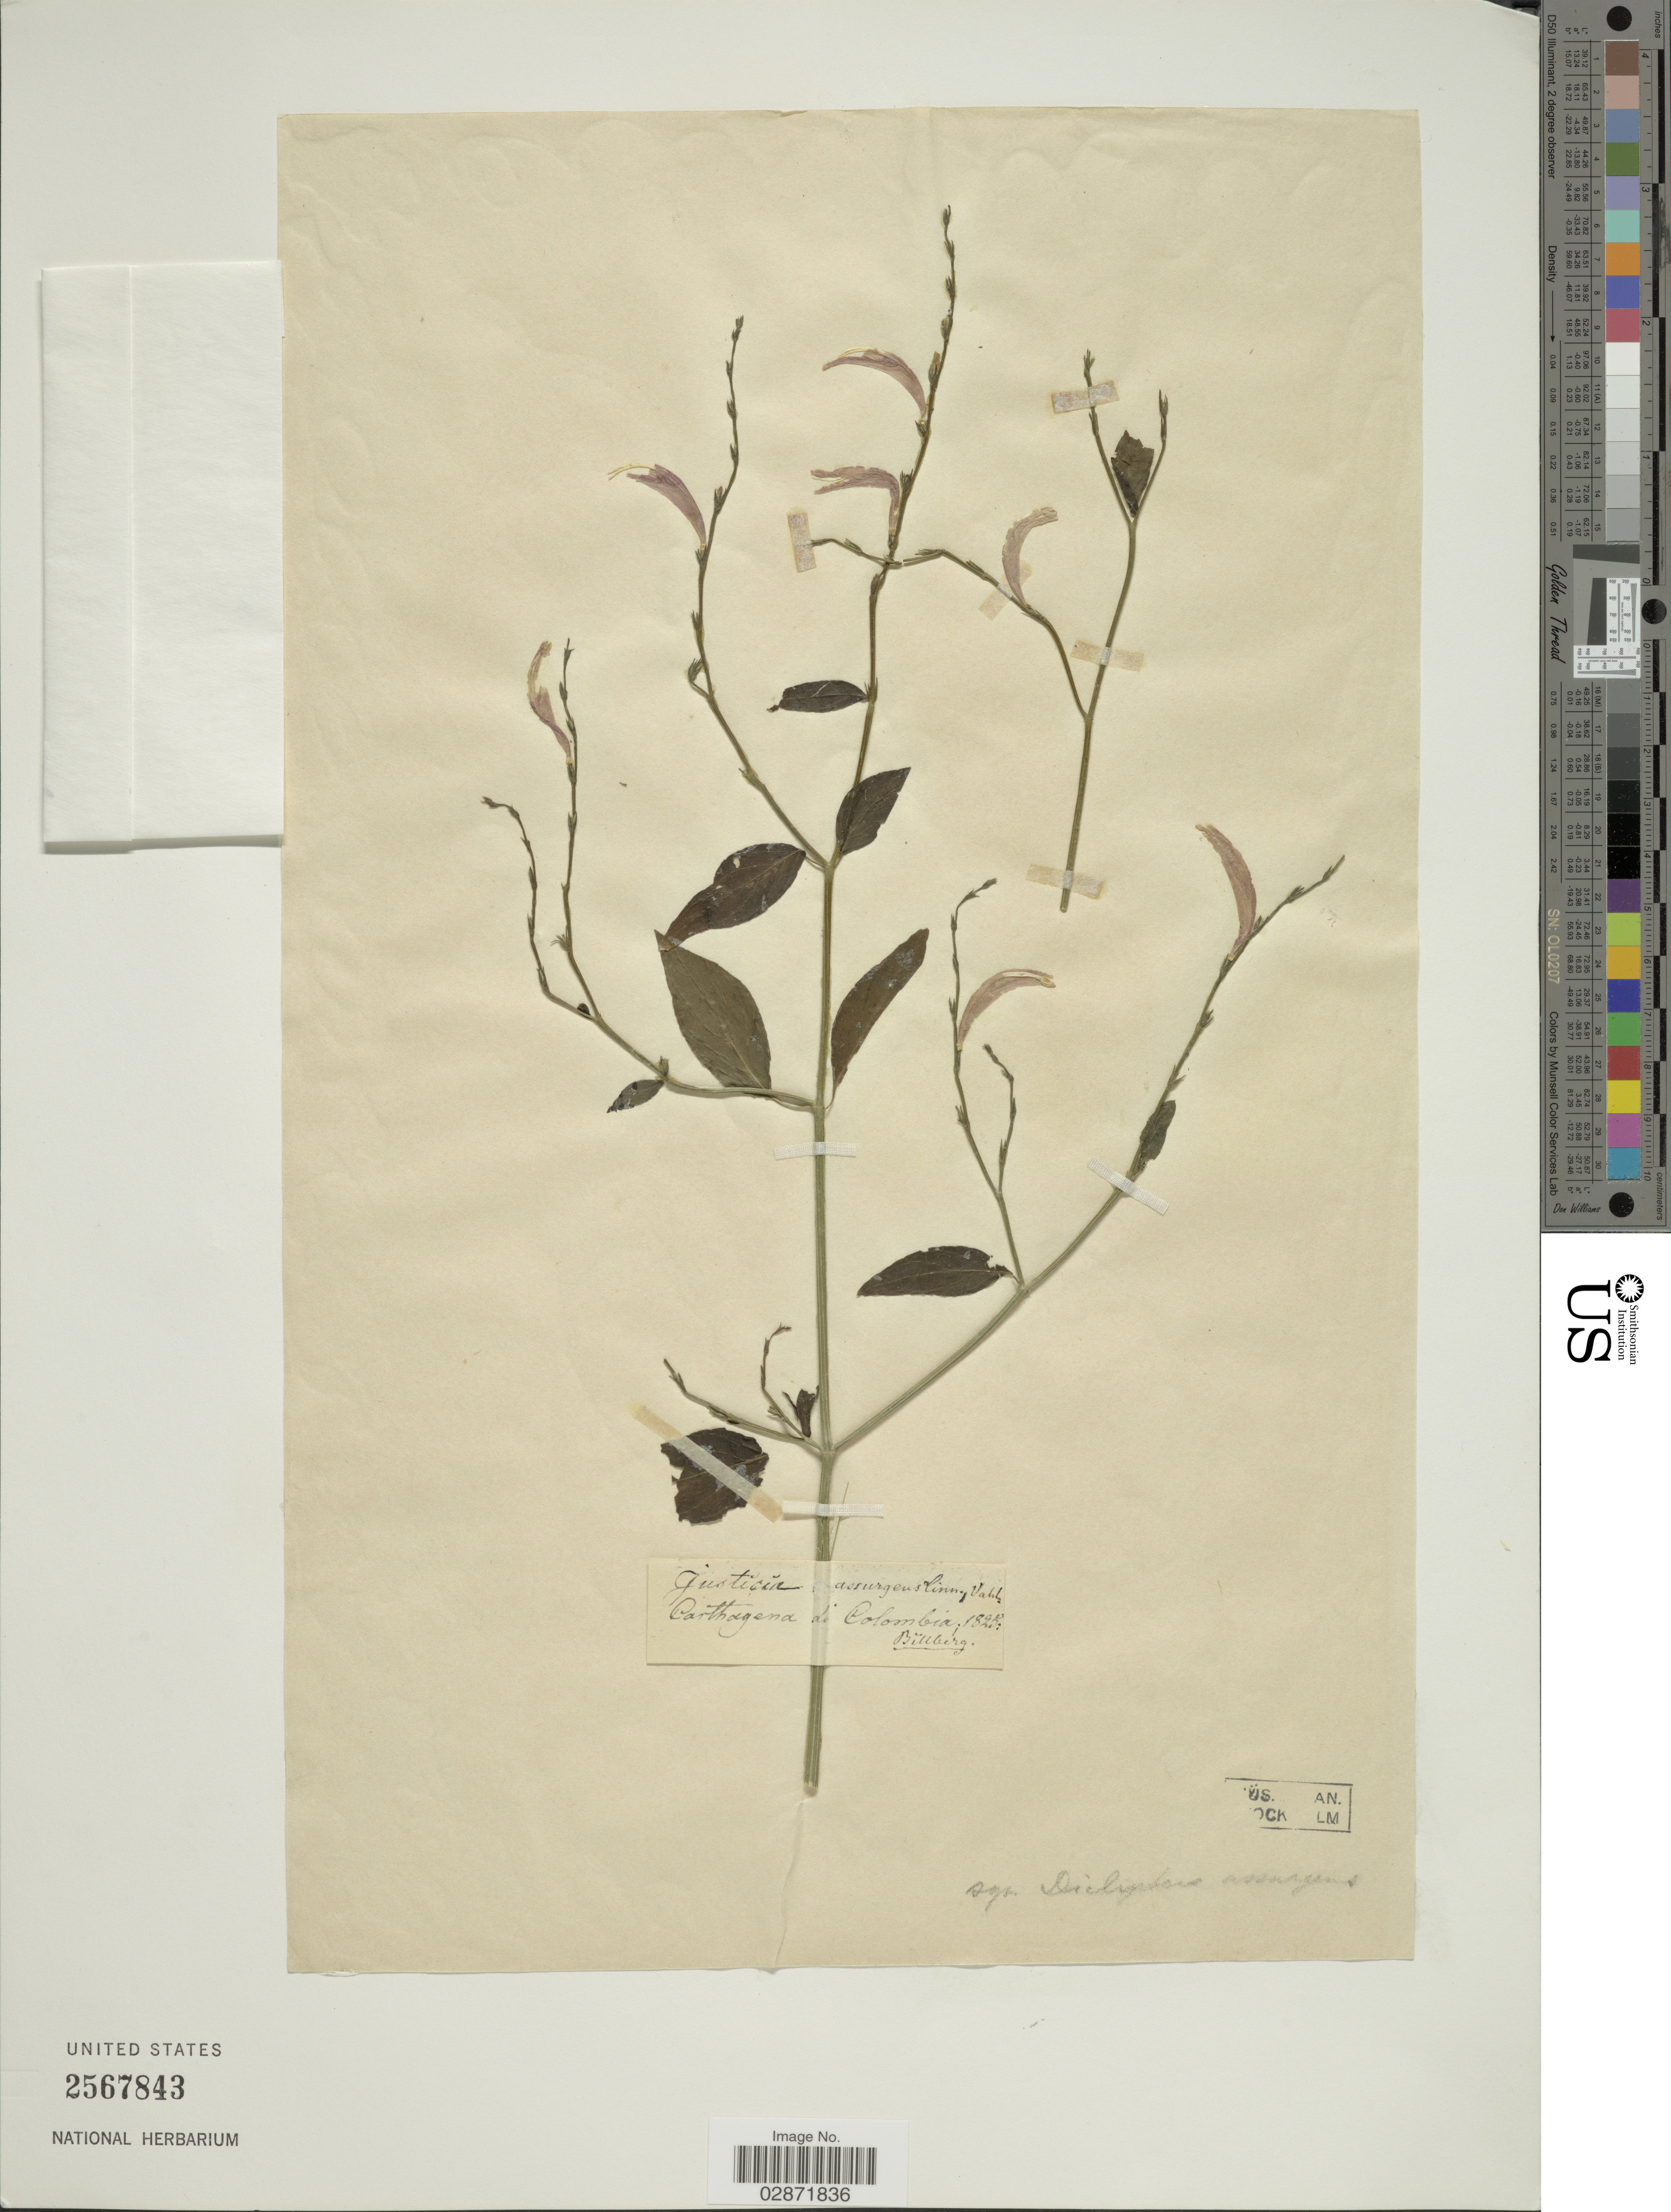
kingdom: Plantae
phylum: Tracheophyta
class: Magnoliopsida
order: Lamiales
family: Acanthaceae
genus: Dicliptera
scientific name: Dicliptera assurgens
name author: (L.) Juss.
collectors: Billberg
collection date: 1825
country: Colombia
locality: Carthagena de Colombia.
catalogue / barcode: US 2567843